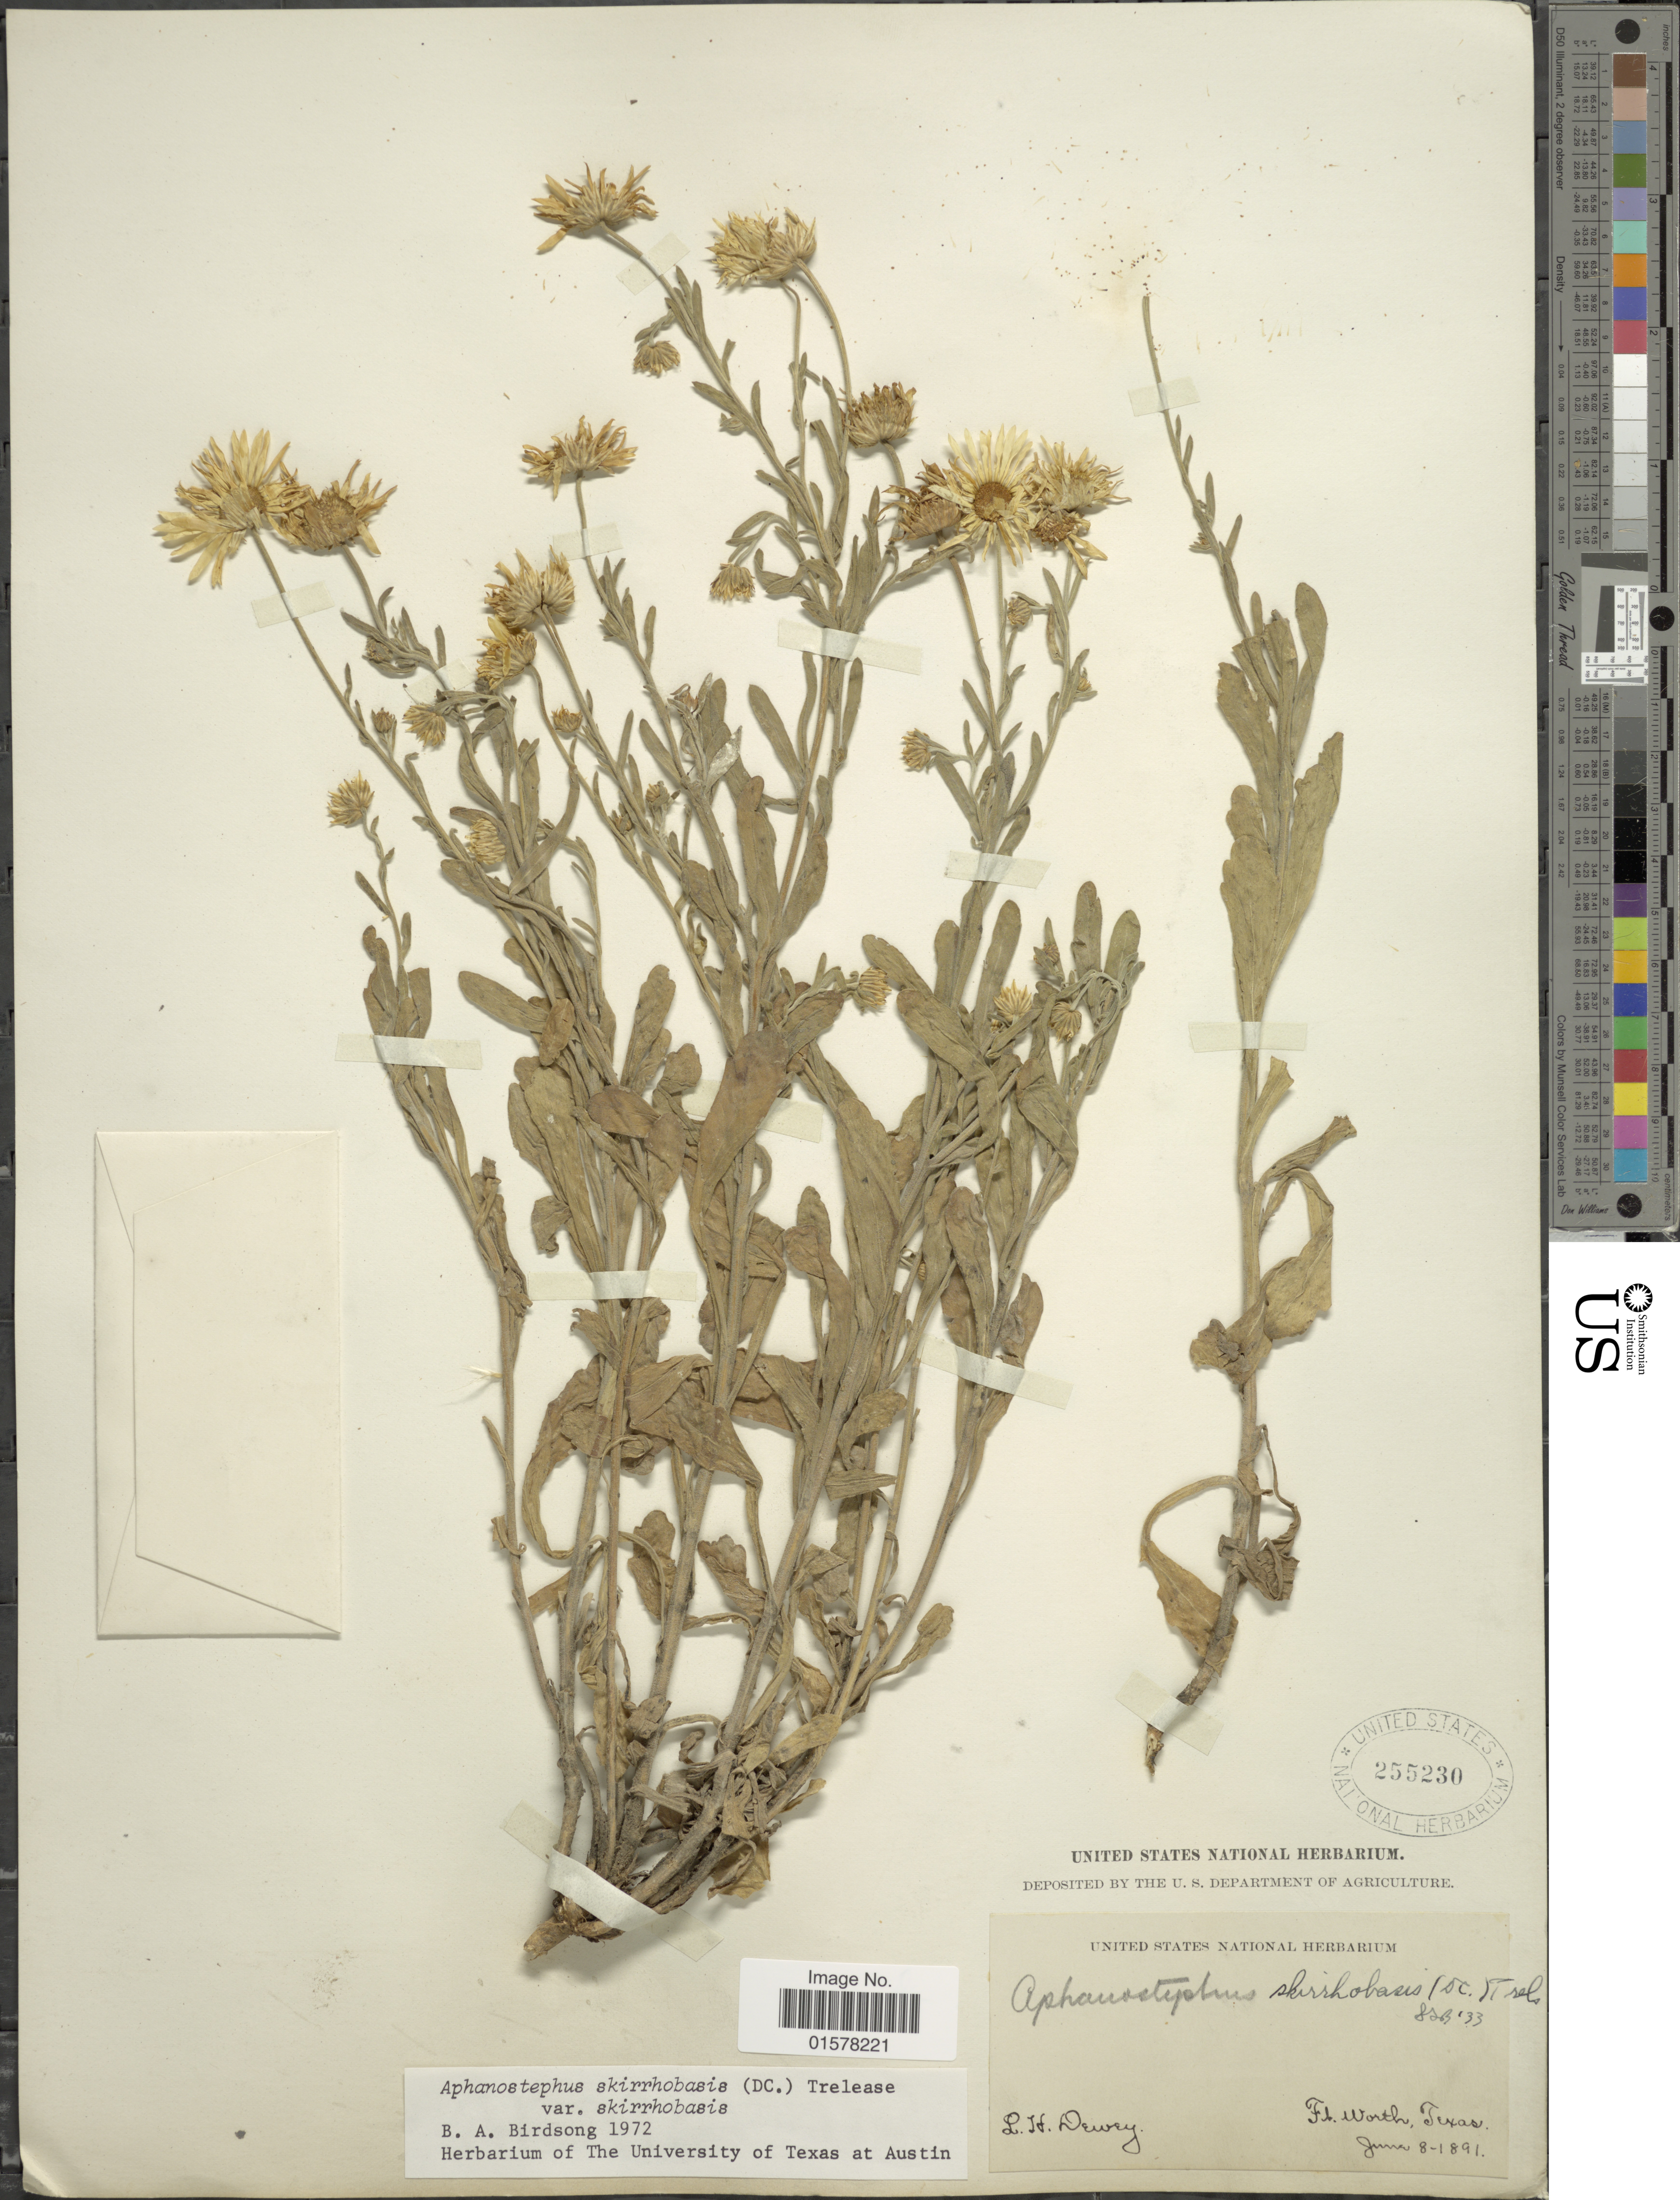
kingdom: Plantae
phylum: Tracheophyta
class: Magnoliopsida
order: Asterales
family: Asteraceae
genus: Aphanostephus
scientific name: Aphanostephus skirrhobasis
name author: (DC.) Trel. ex Coville & Branner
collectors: L. H. Dewey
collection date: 1891-06-08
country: United States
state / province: Texas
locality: Ft. Worth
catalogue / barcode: US 255230